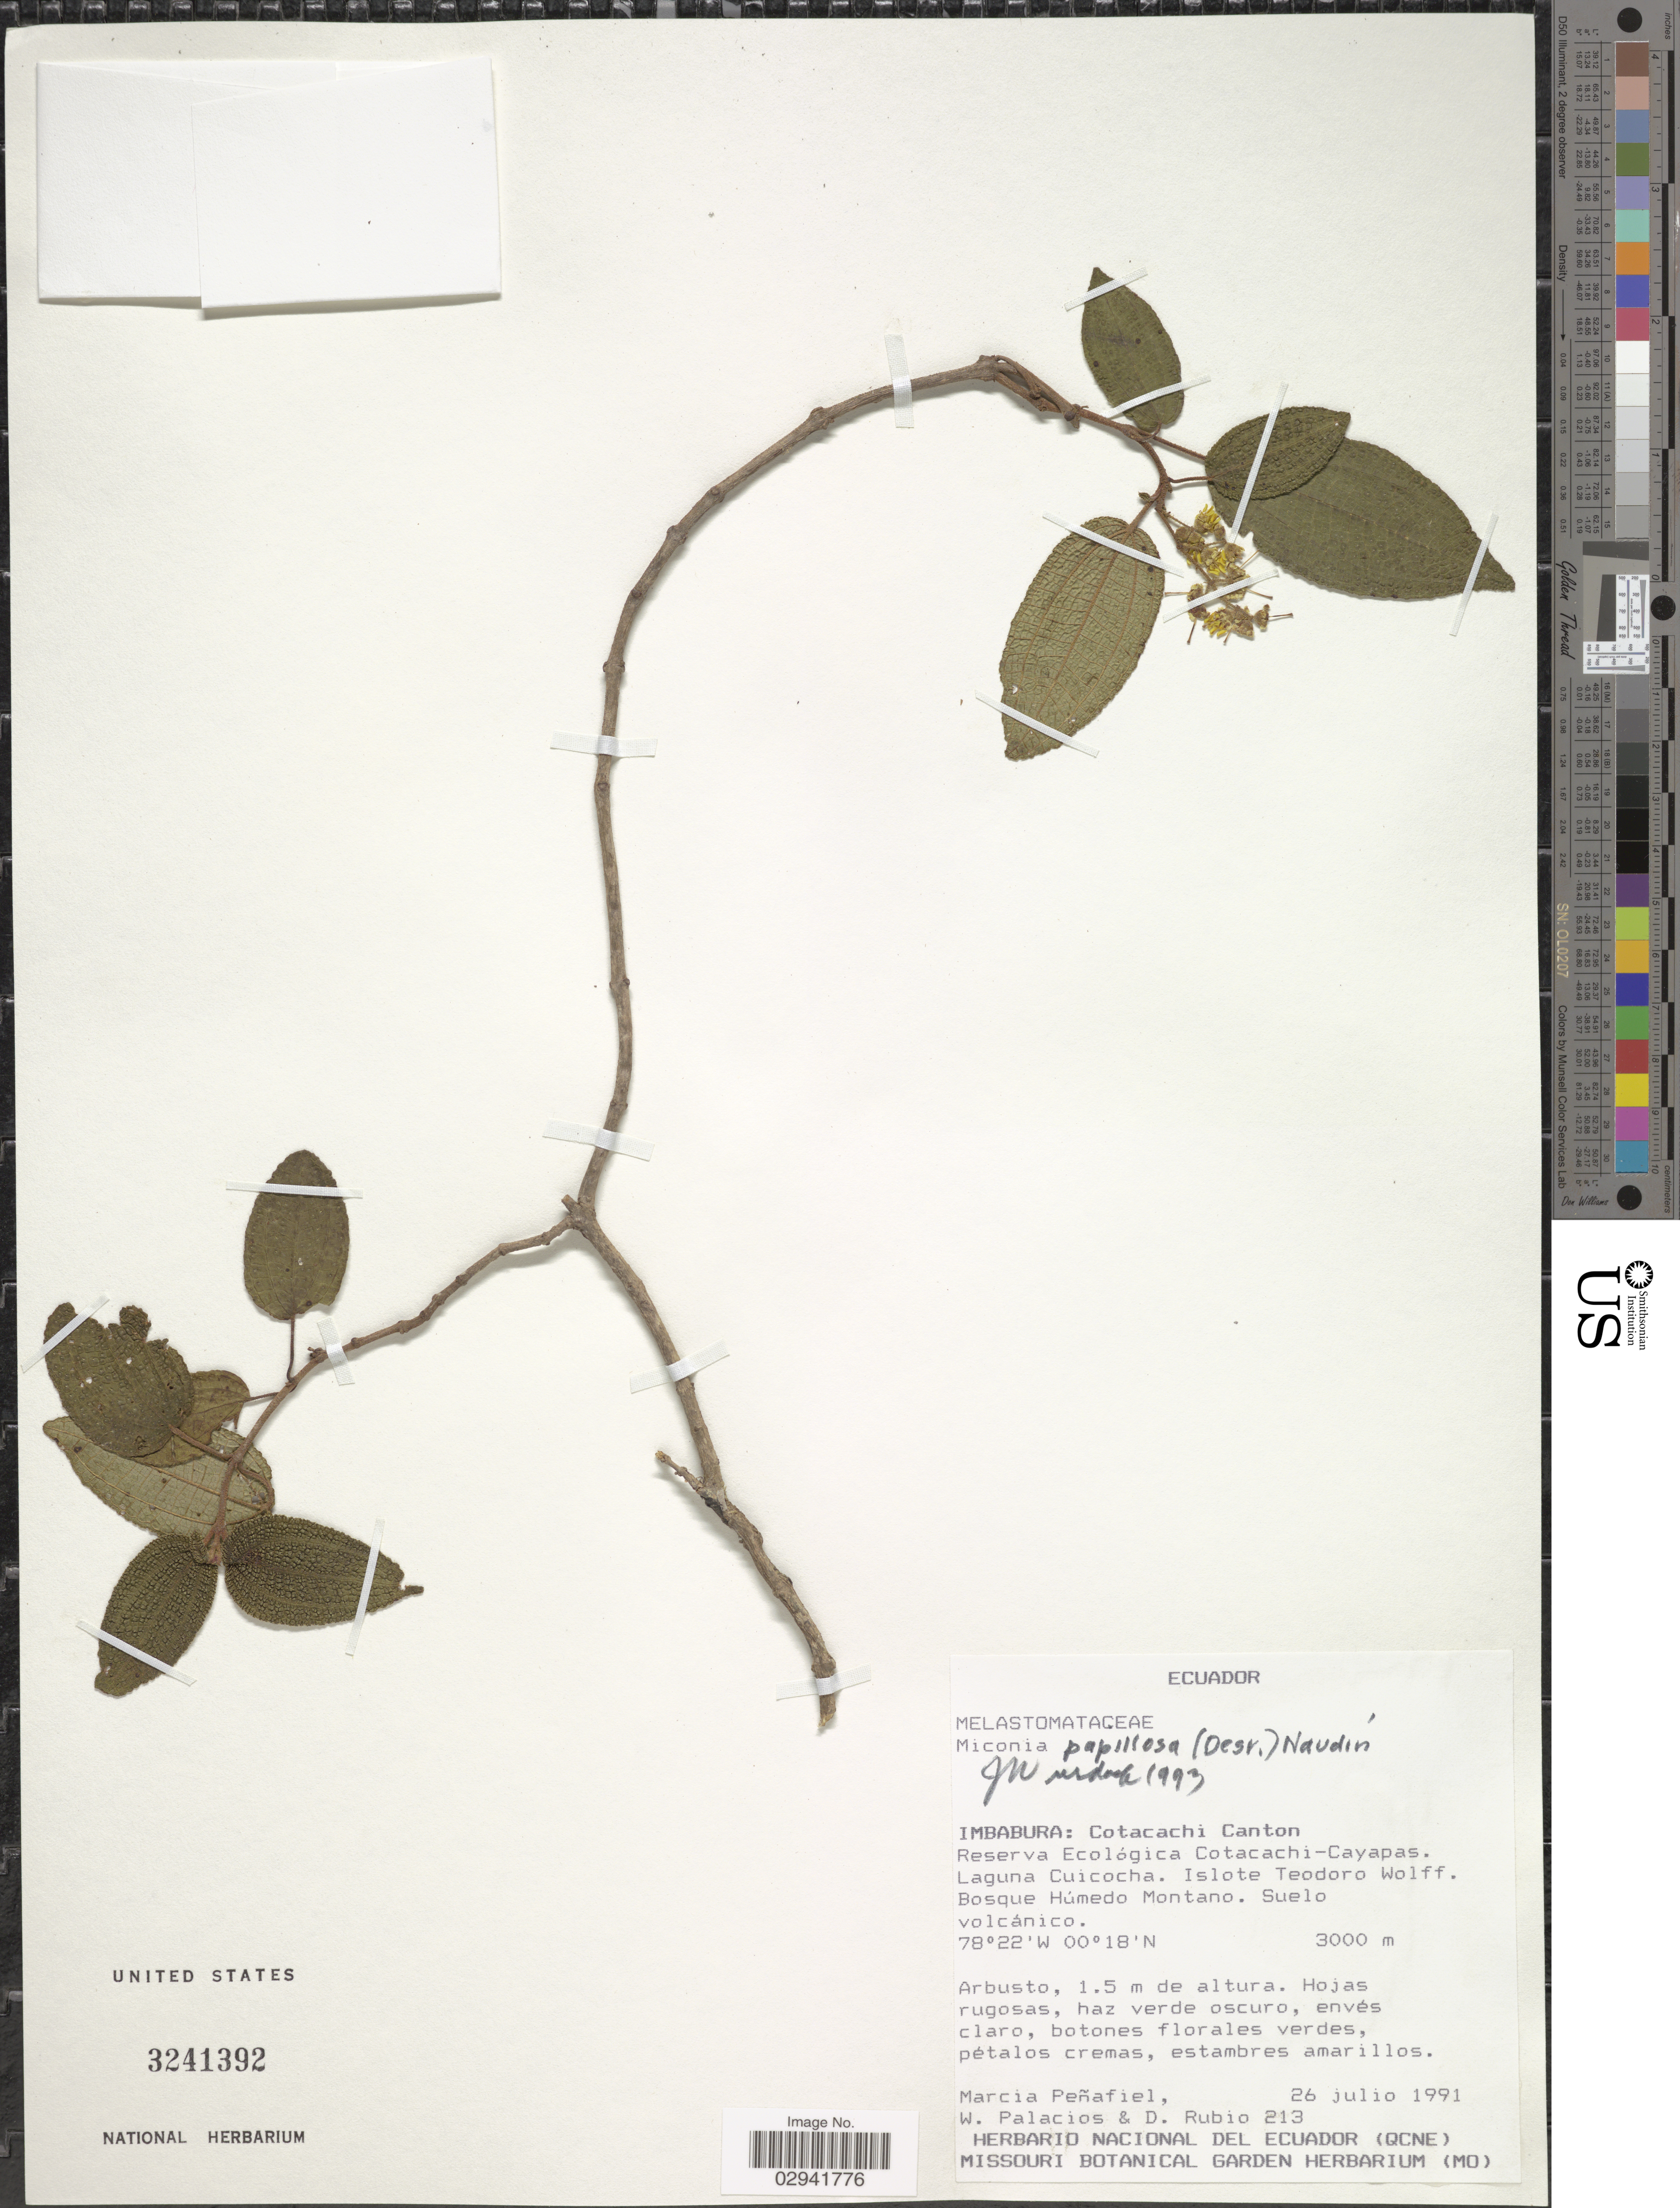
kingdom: Plantae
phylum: Tracheophyta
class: Magnoliopsida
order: Myrtales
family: Melastomataceae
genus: Miconia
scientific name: Miconia papillosa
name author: (Desr.) Naudin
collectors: M. Penafiel, W. Palacios & D. Rubio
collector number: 213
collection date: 1991-07-26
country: Ecuador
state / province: Imbabura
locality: Cotacachi Canton. Reserva Ecológica Cotacachi-Cayapas. Laguna Cuicocha, Islote Teodoro Wolff.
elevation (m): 3000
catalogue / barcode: US 3241392